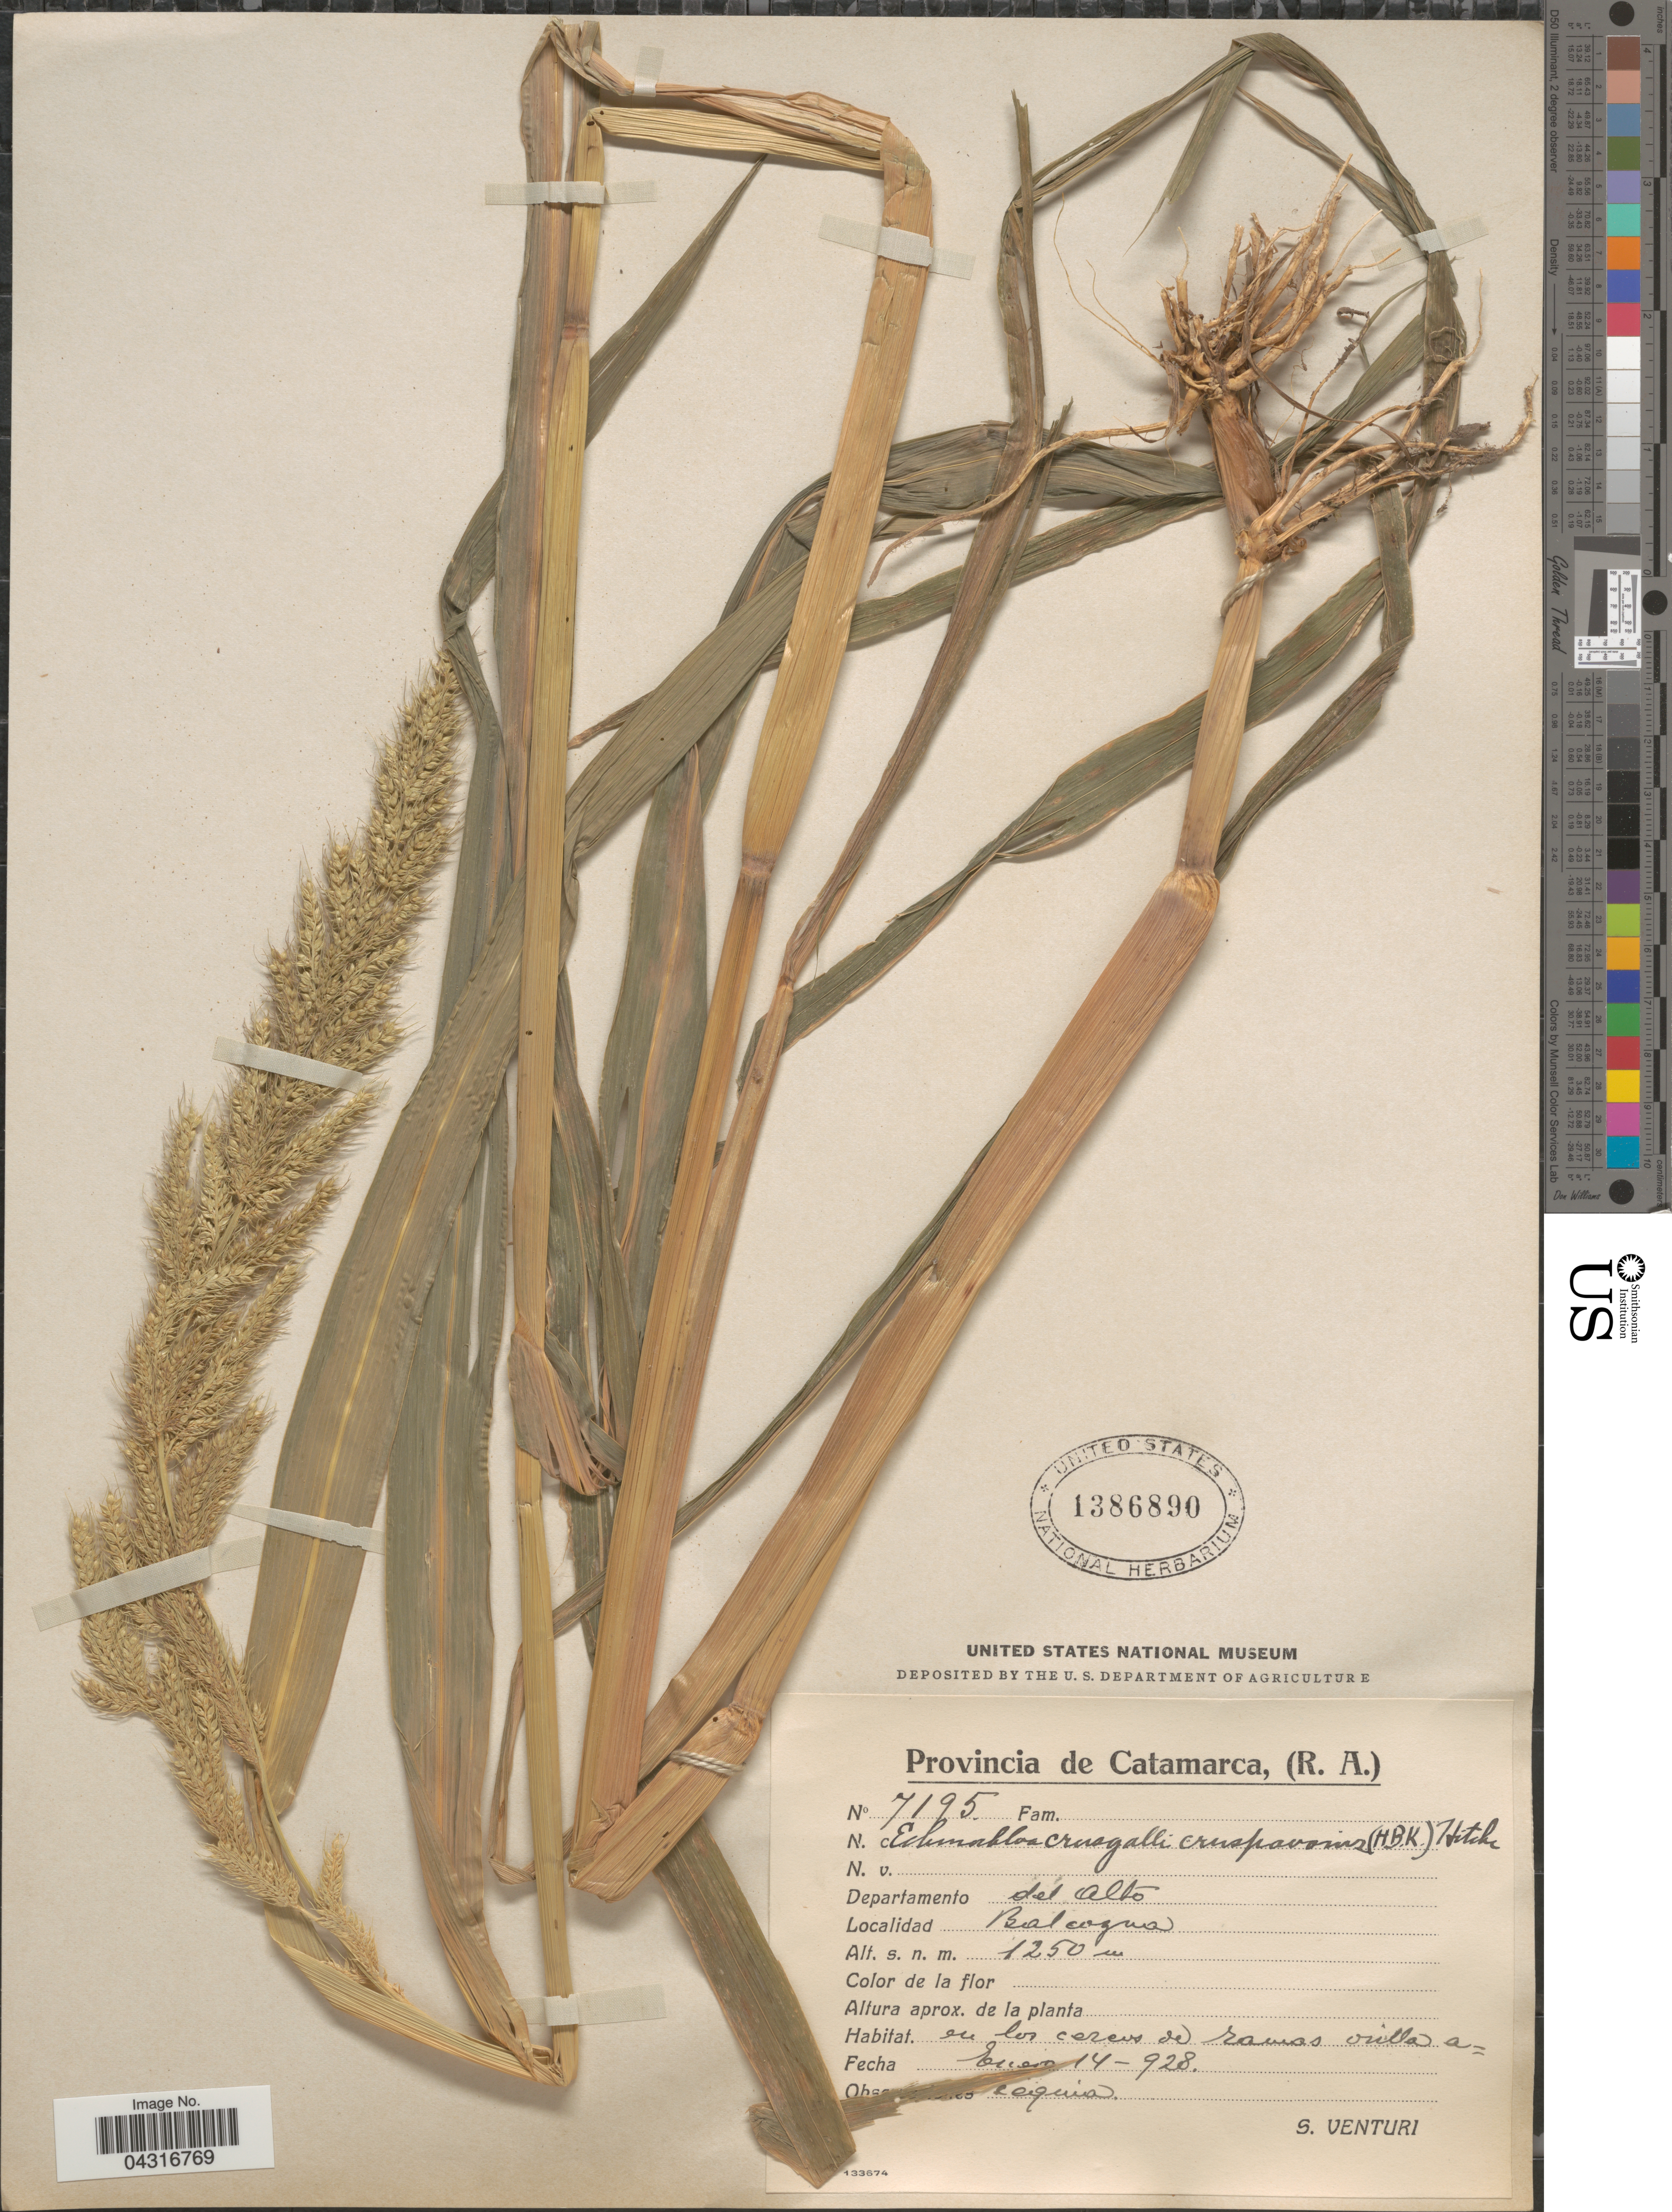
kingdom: Plantae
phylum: Tracheophyta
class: Liliopsida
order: Poales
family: Poaceae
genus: Echinochloa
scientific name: Echinochloa crus-pavonis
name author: (Kunth) Schult.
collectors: S. Venturi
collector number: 7195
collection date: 1928-01-14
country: Argentina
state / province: Catamarca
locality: Departamento del Alto. Balcozna.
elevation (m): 1250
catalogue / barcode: US 1386890